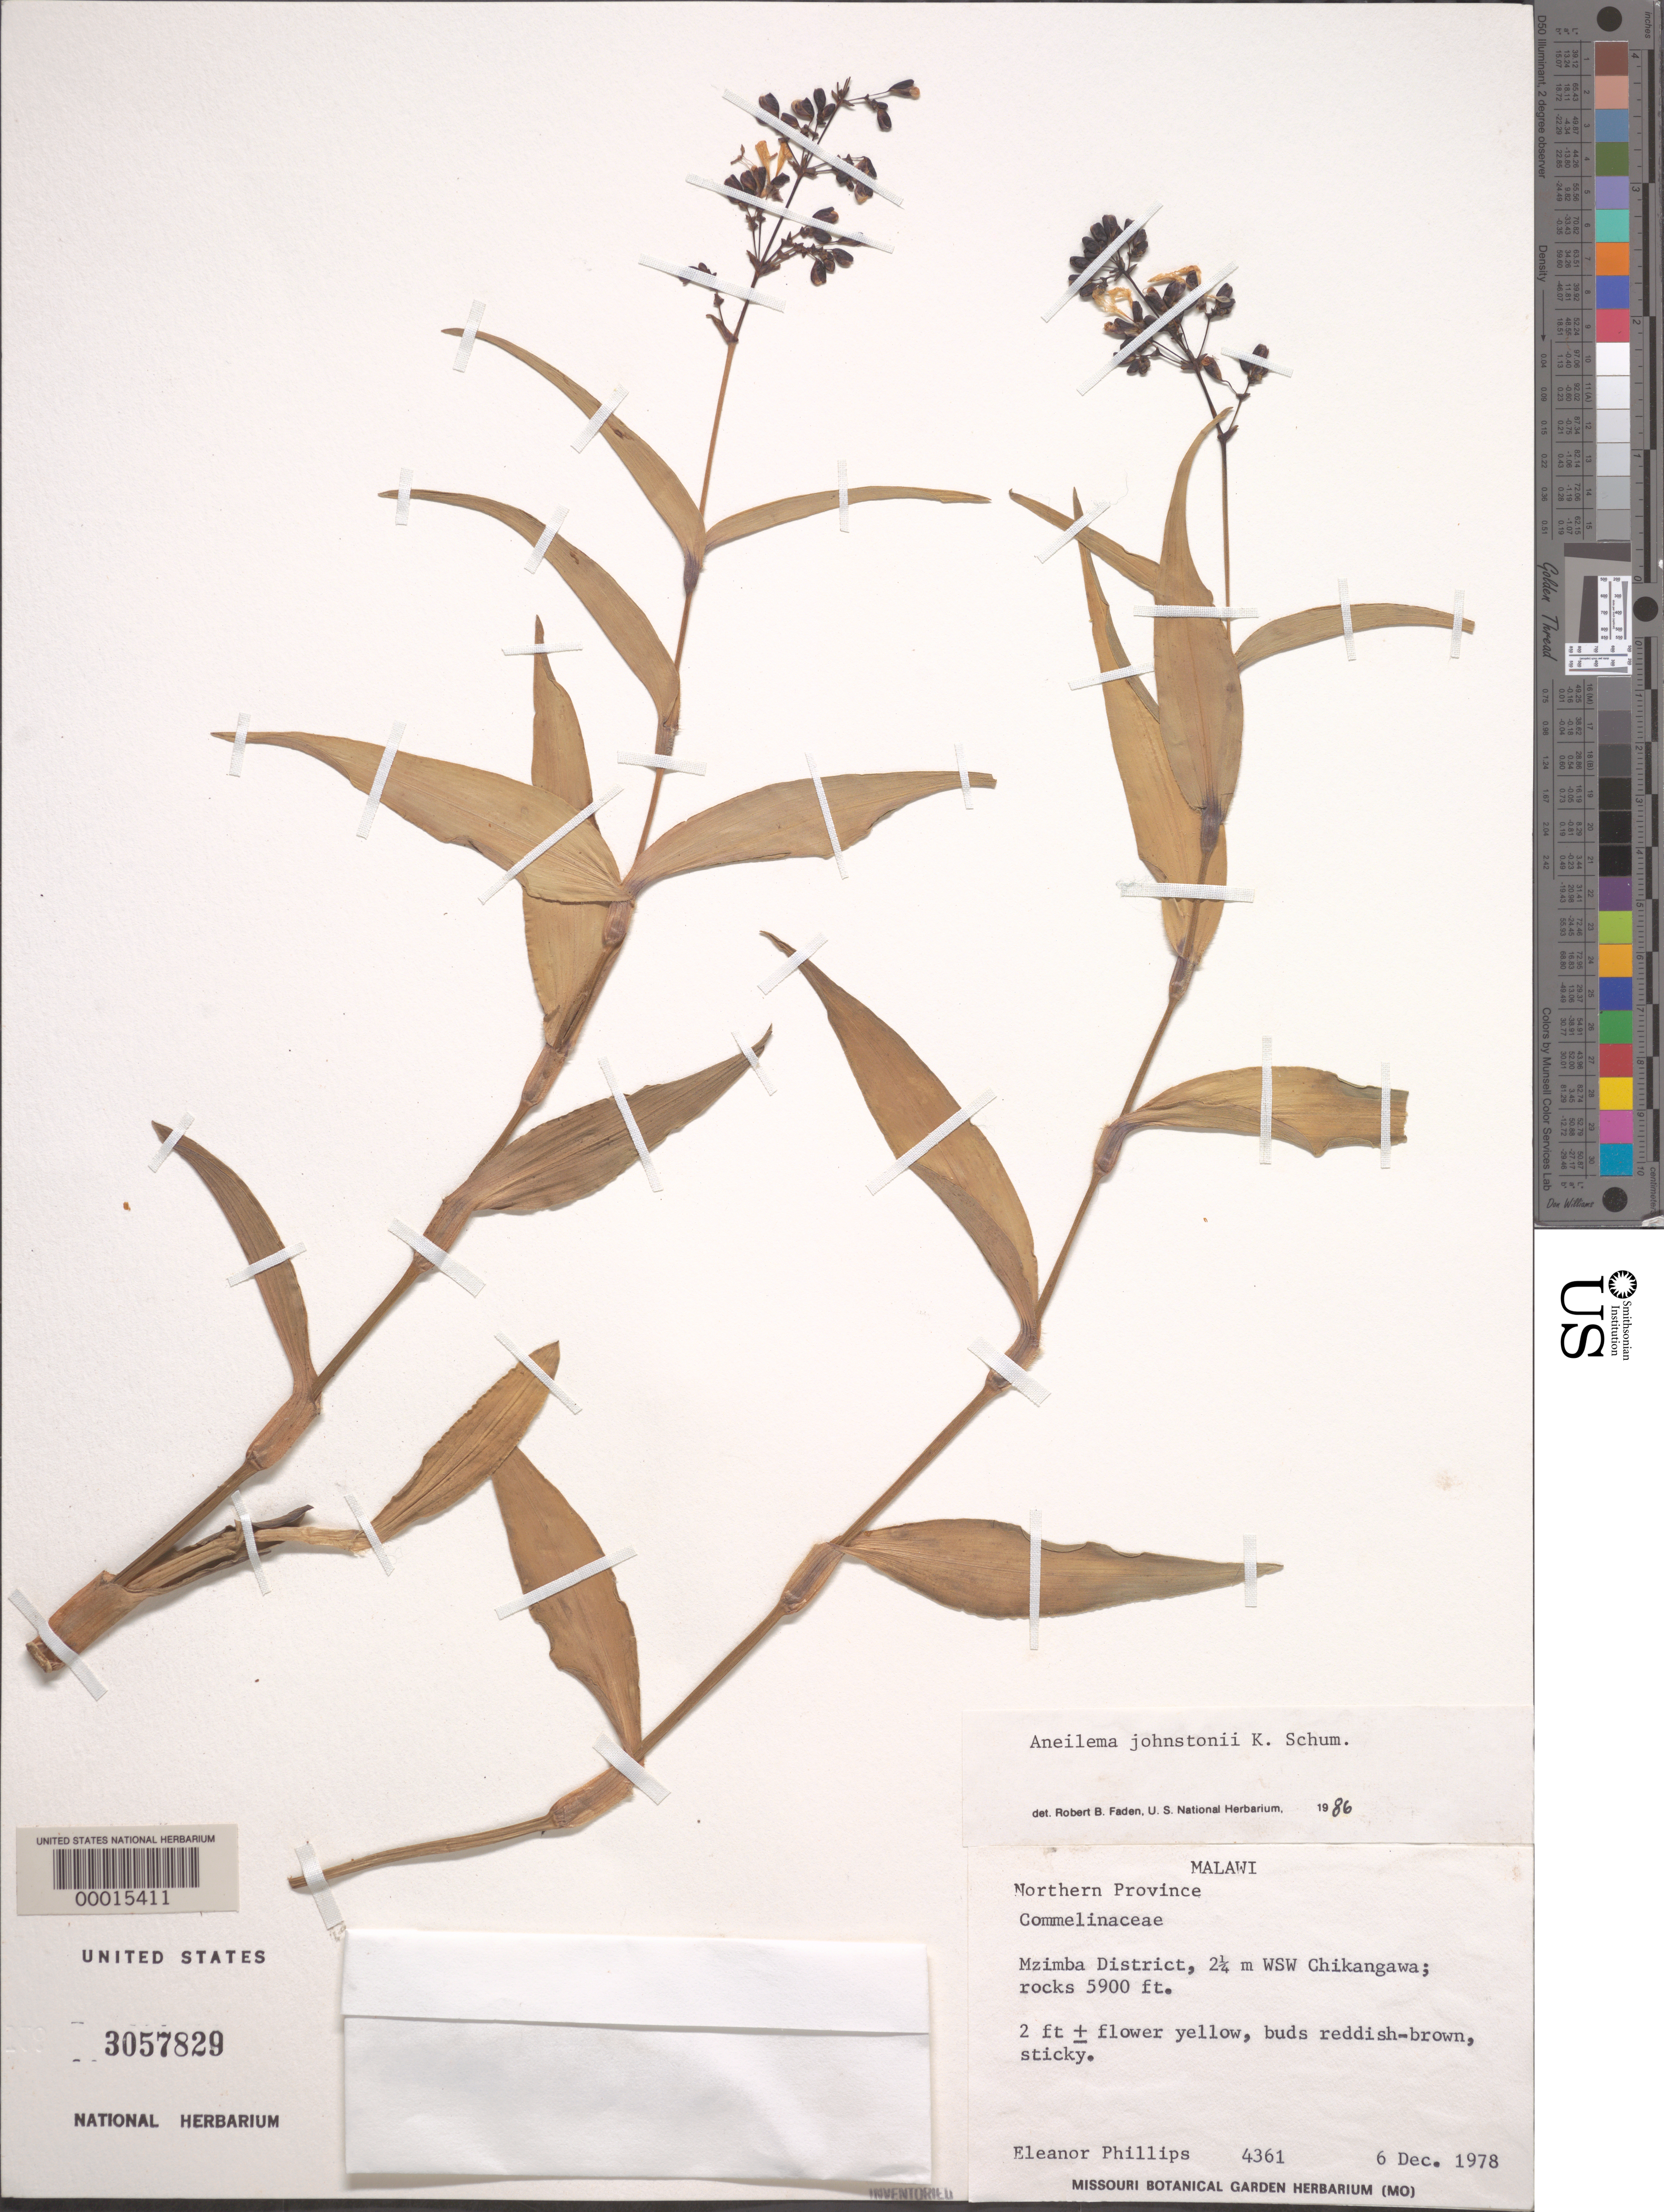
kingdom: Plantae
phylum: Tracheophyta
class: Liliopsida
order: Commelinales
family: Commelinaceae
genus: Aneilema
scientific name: Aneilema johnstonii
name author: K. Schum.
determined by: Faden, Robert B., (US), Smithsonian Institution - National Museum of Natural History (UNITED STATES)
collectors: E. Phillips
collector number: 4361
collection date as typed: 06 Dec 1978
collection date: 1978-12-06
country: Malawi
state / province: Northern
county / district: Mzimba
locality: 2.25m wsw chikangawa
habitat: Rocks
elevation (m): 1800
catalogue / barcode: US 3057829